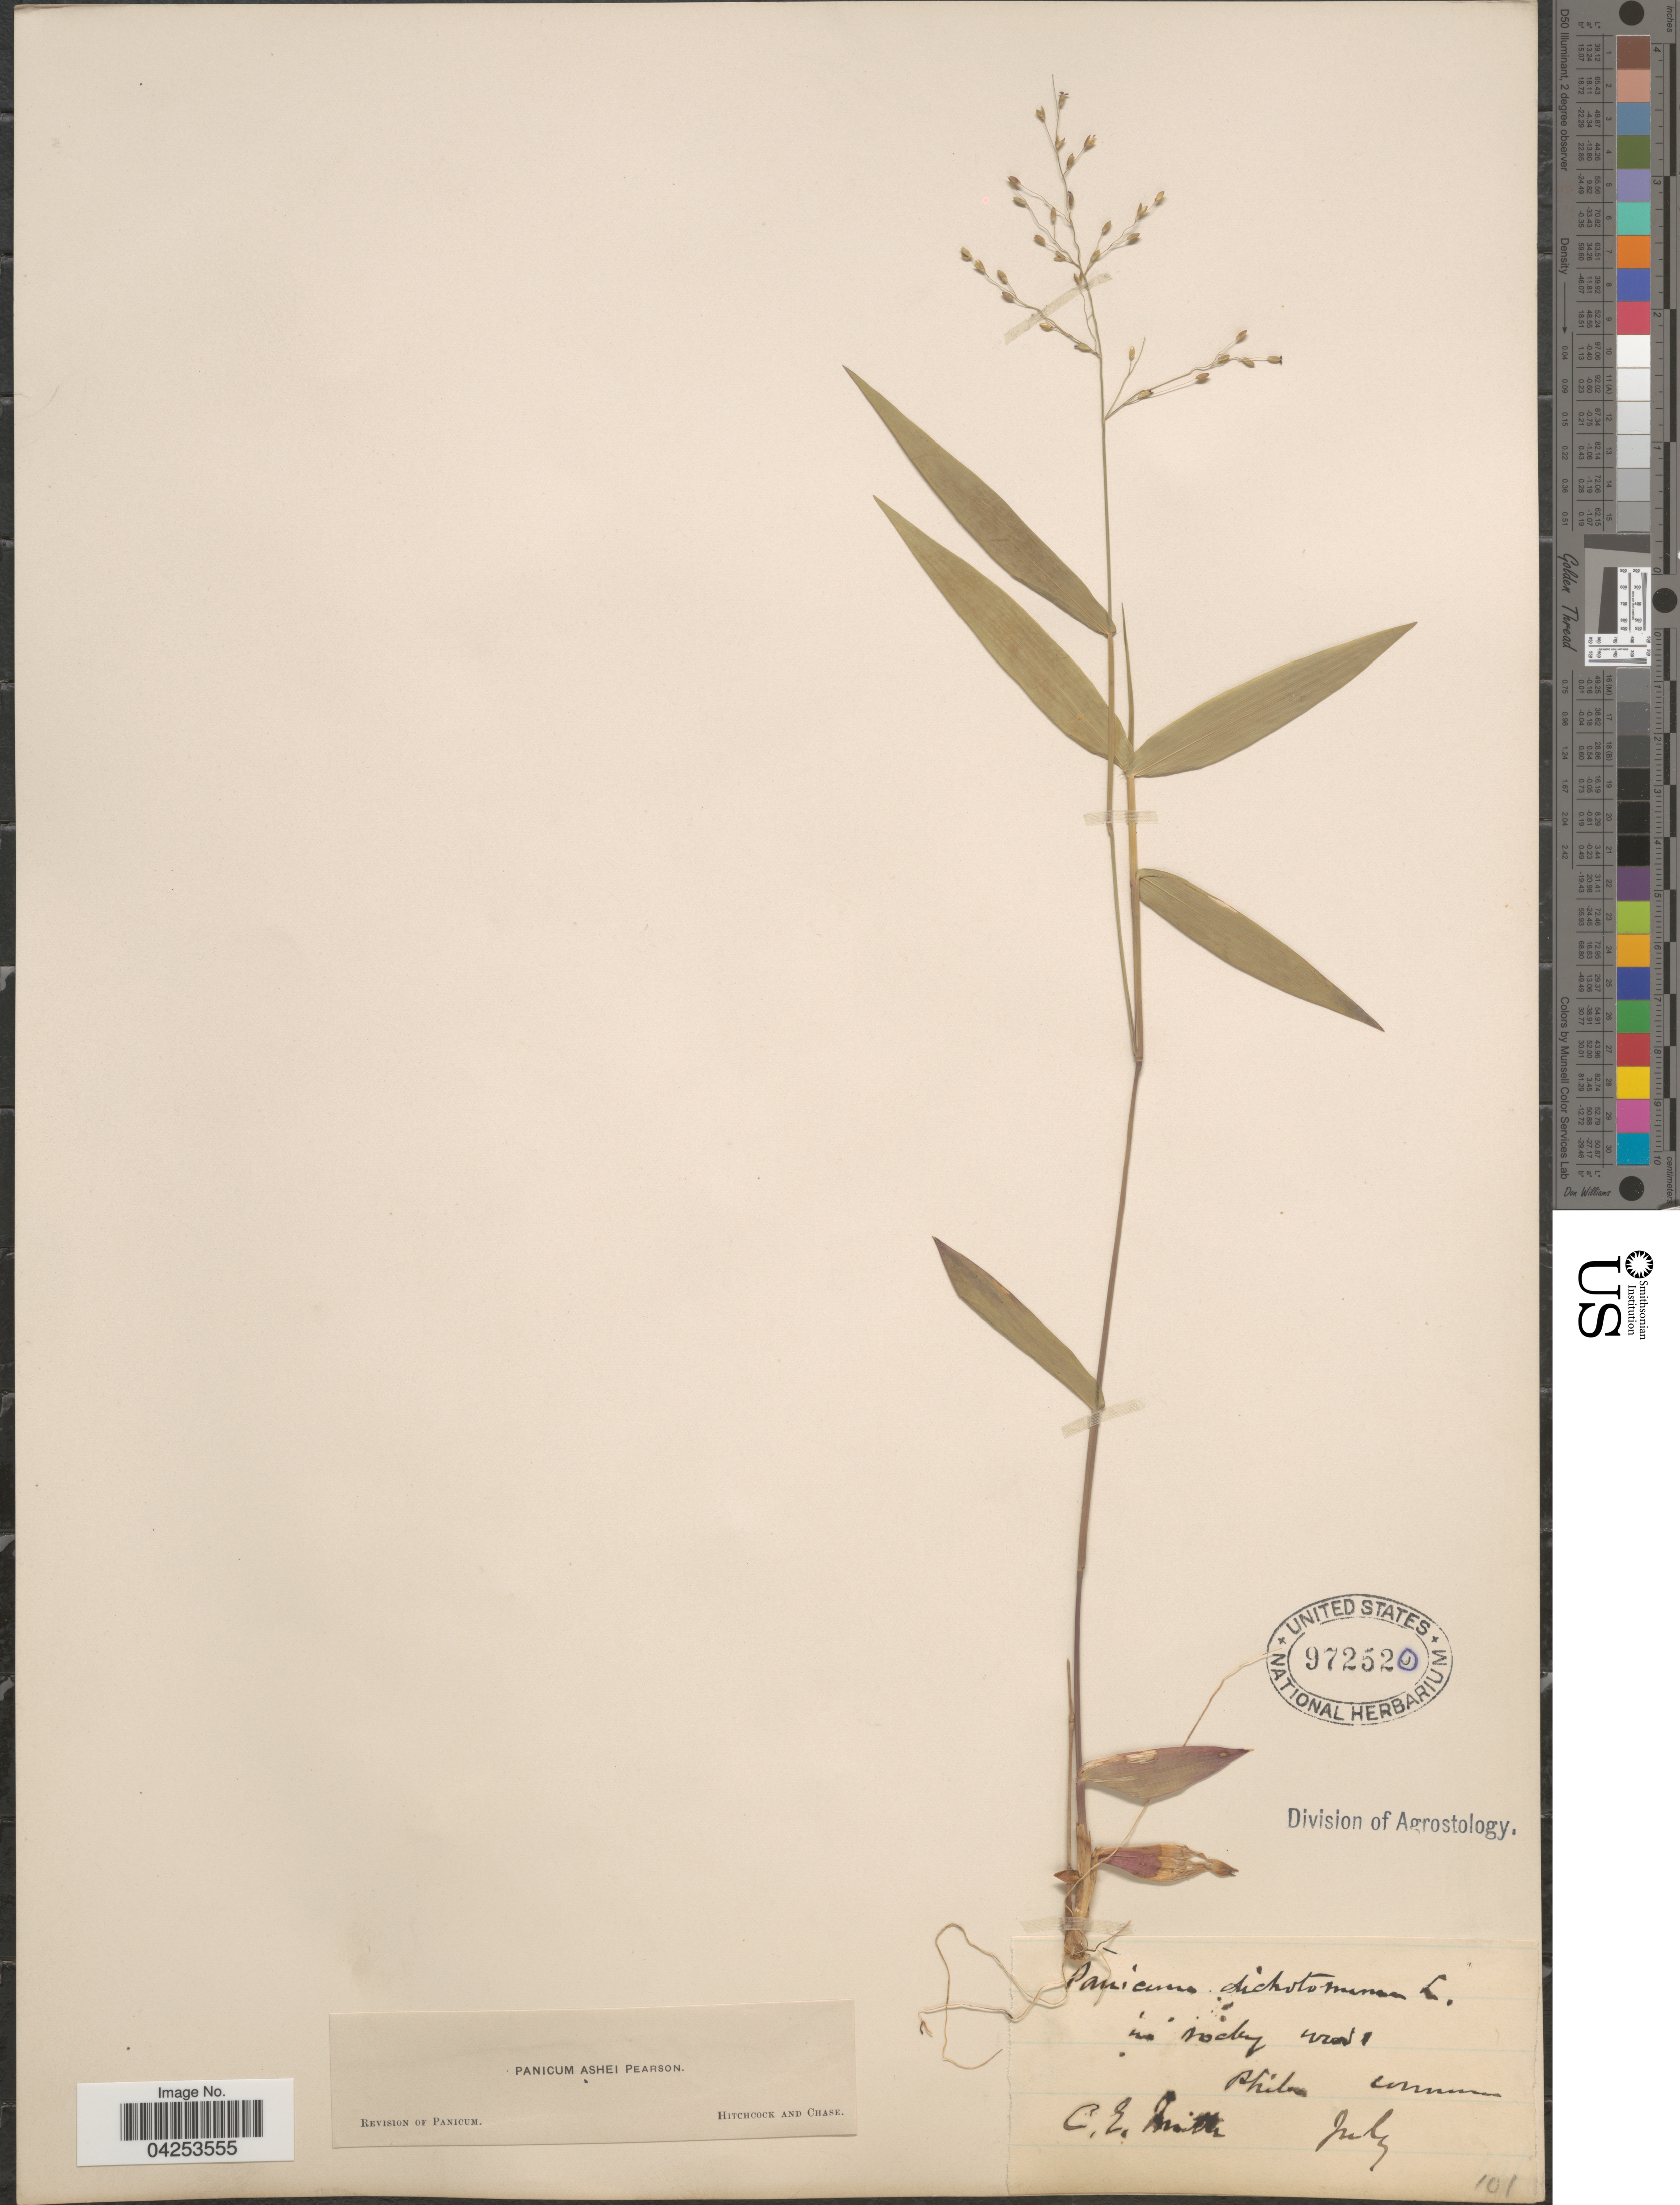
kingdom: Plantae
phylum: Tracheophyta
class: Liliopsida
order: Poales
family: Poaceae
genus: Dichanthelium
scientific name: Dichanthelium commutatum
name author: (Schult.) Gould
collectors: C. E. Smith Jr.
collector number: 101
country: United States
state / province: Pennsylvania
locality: In rocky woods Phila.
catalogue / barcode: US 972520